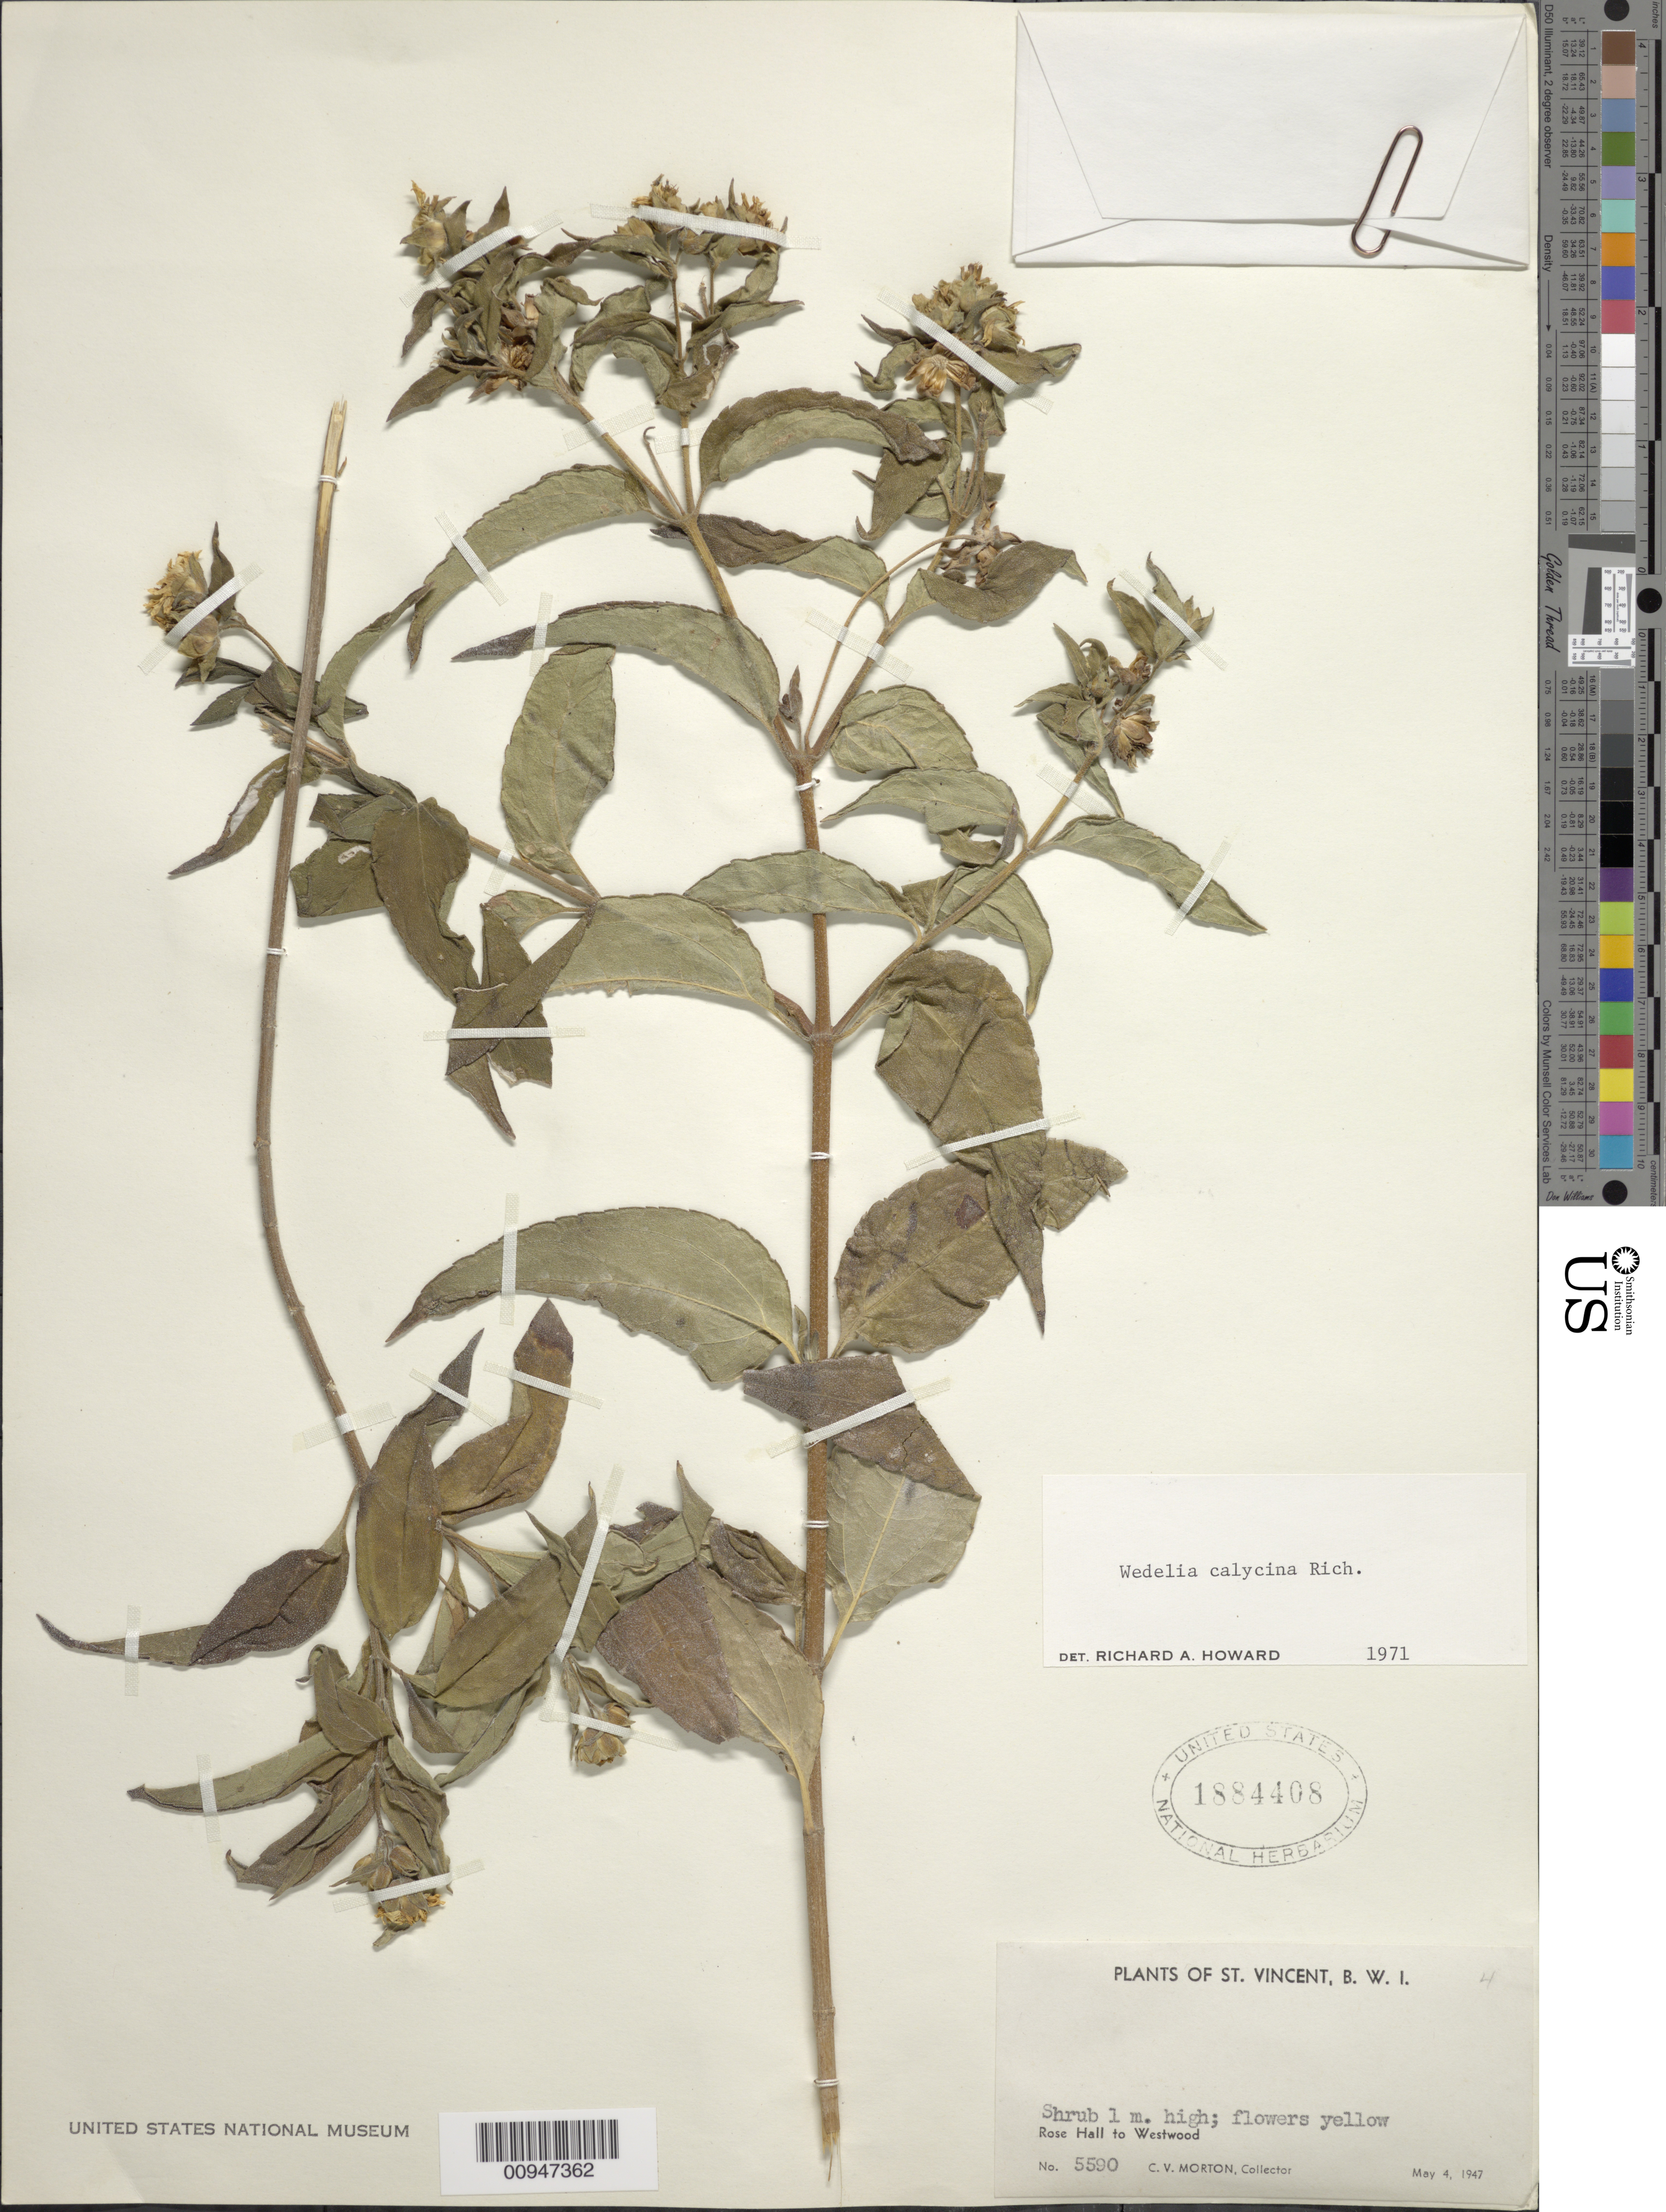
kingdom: Plantae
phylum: Tracheophyta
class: Magnoliopsida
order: Asterales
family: Asteraceae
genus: Wedelia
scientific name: Wedelia calycina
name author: Rich.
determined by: Howard, R. A.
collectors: C. V. Morton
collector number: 5590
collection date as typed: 04 May 1947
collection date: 1947-05-04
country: St. Vincent - Grenadines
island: St. Vincent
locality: Rose Hall to Westwood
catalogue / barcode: US 1884408